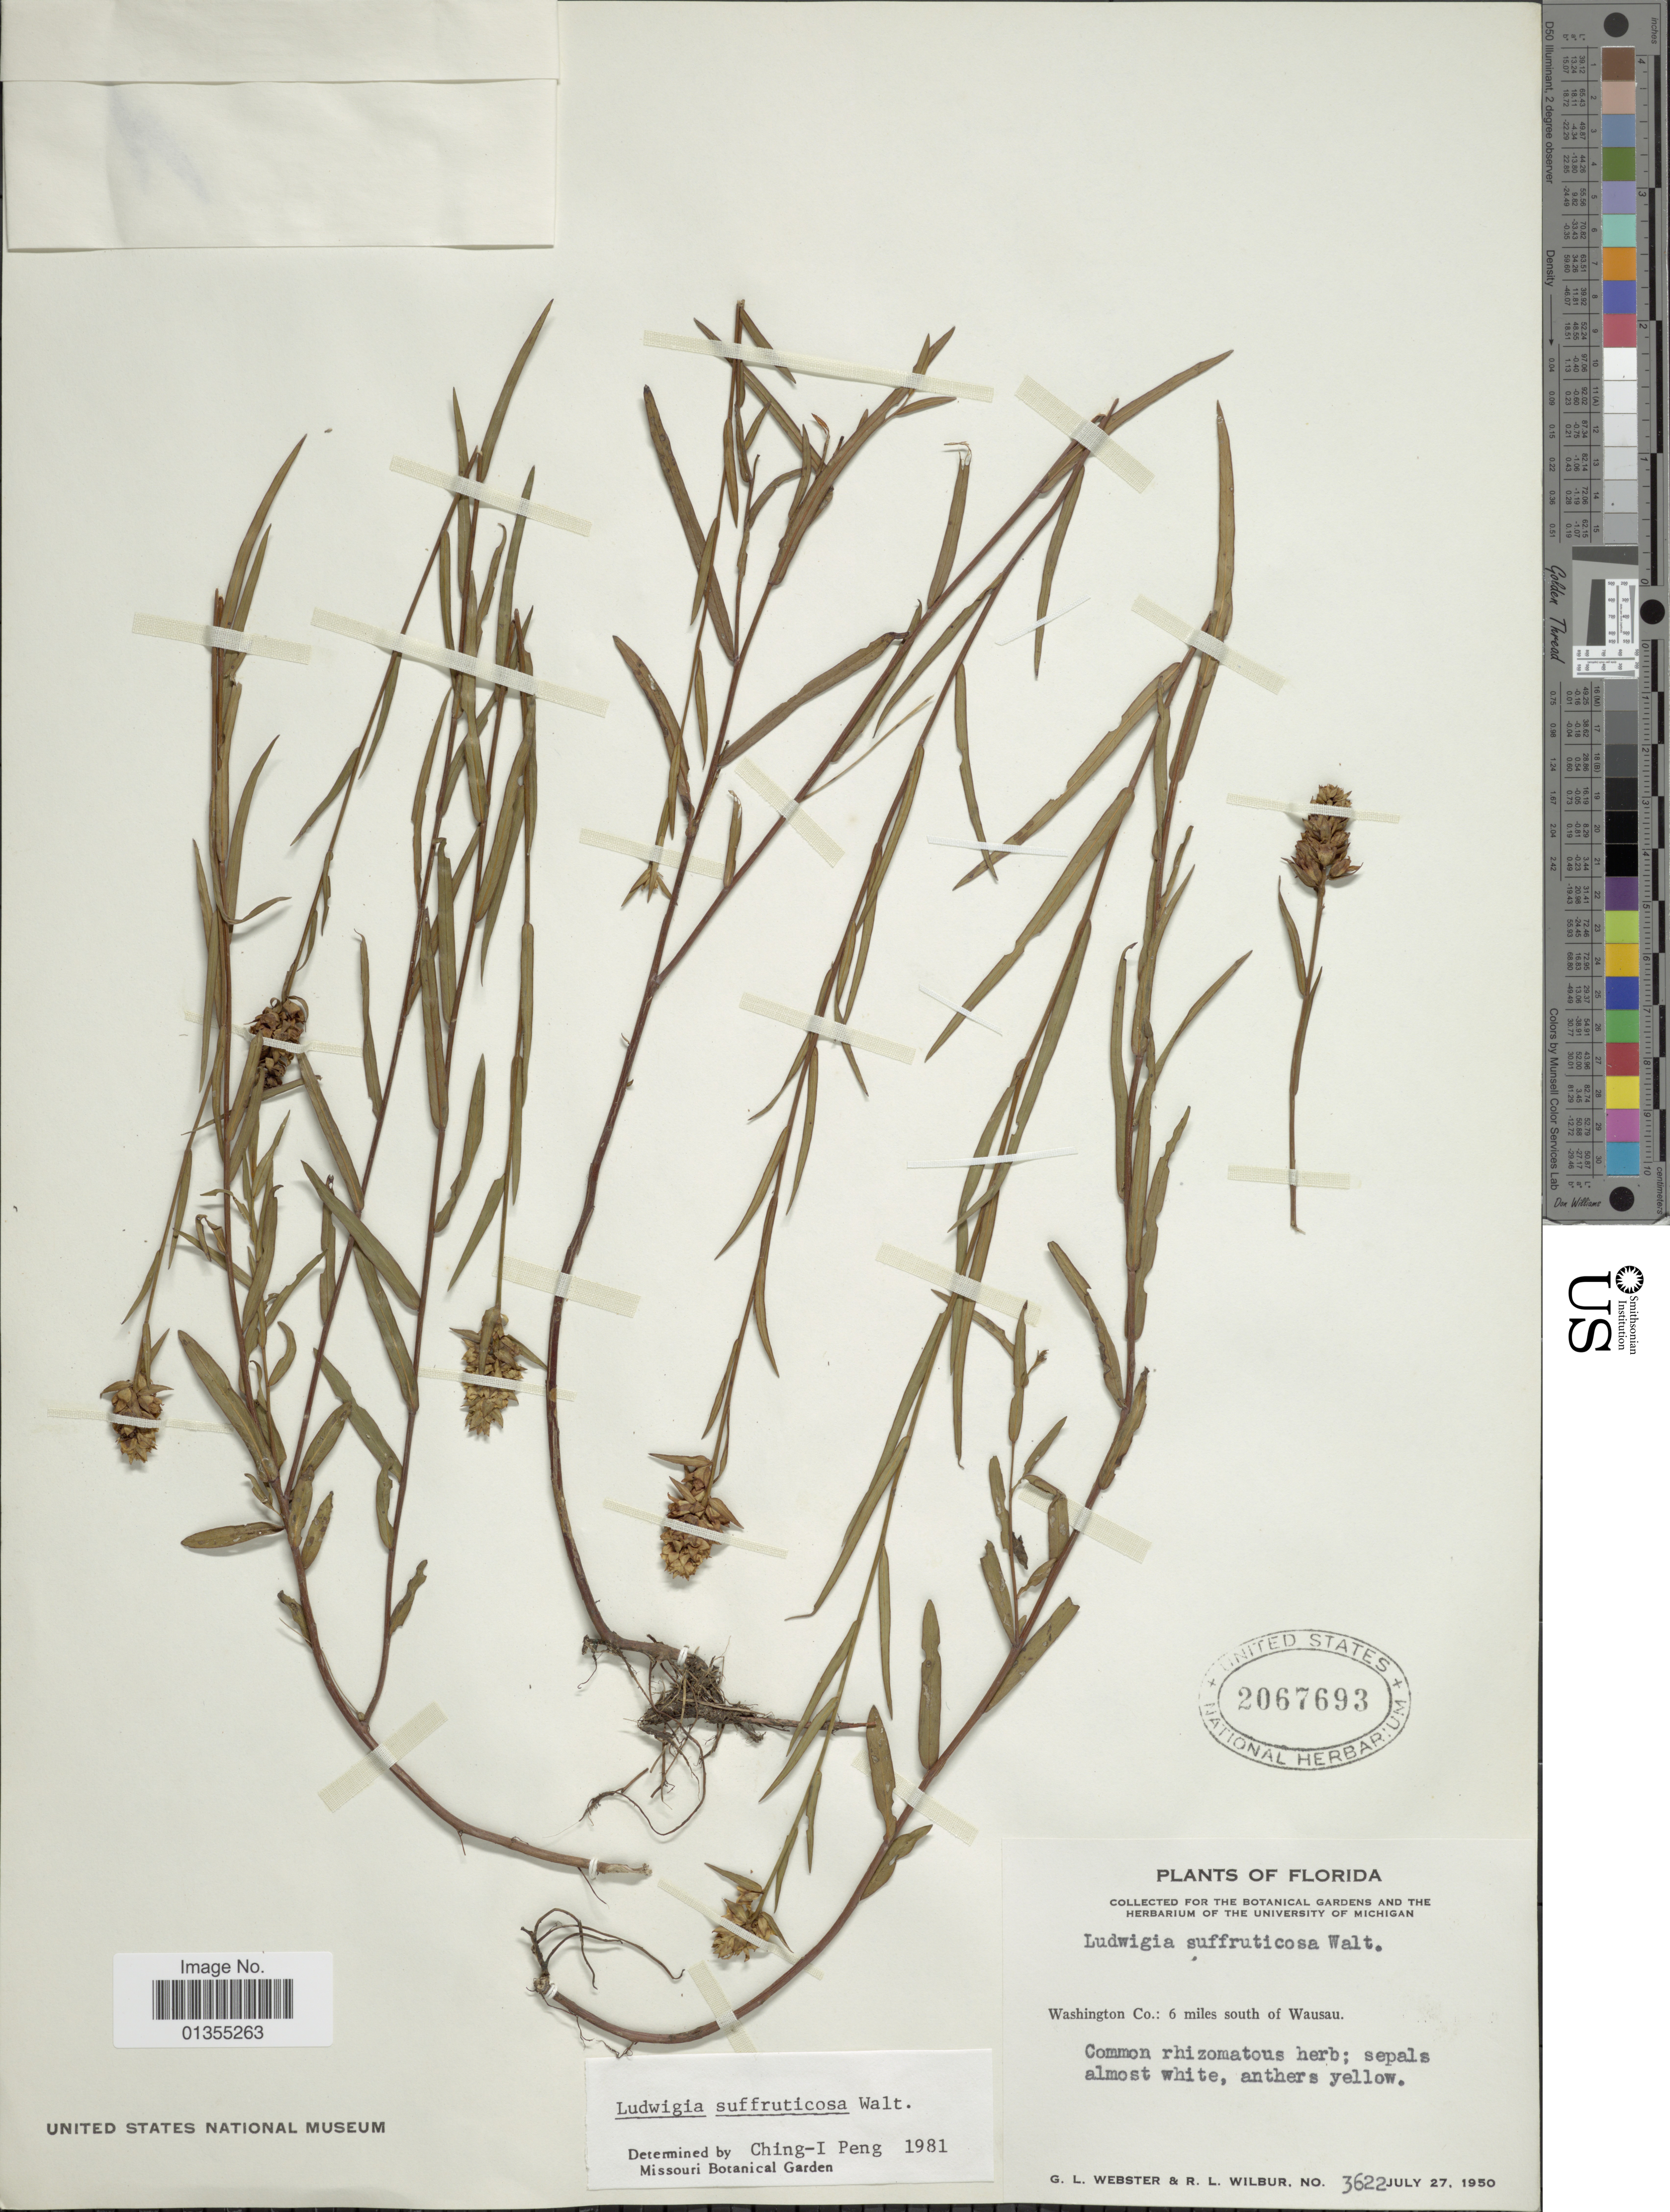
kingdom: Plantae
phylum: Tracheophyta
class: Magnoliopsida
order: Myrtales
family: Onagraceae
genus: Ludwigia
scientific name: Ludwigia suffruticosa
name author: Walter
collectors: G. L. Webster & R. L. Wilbur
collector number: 3622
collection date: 1950-07-27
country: United States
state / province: Florida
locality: Washington Co.: 6 miles south of Wausau.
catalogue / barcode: US 2067693